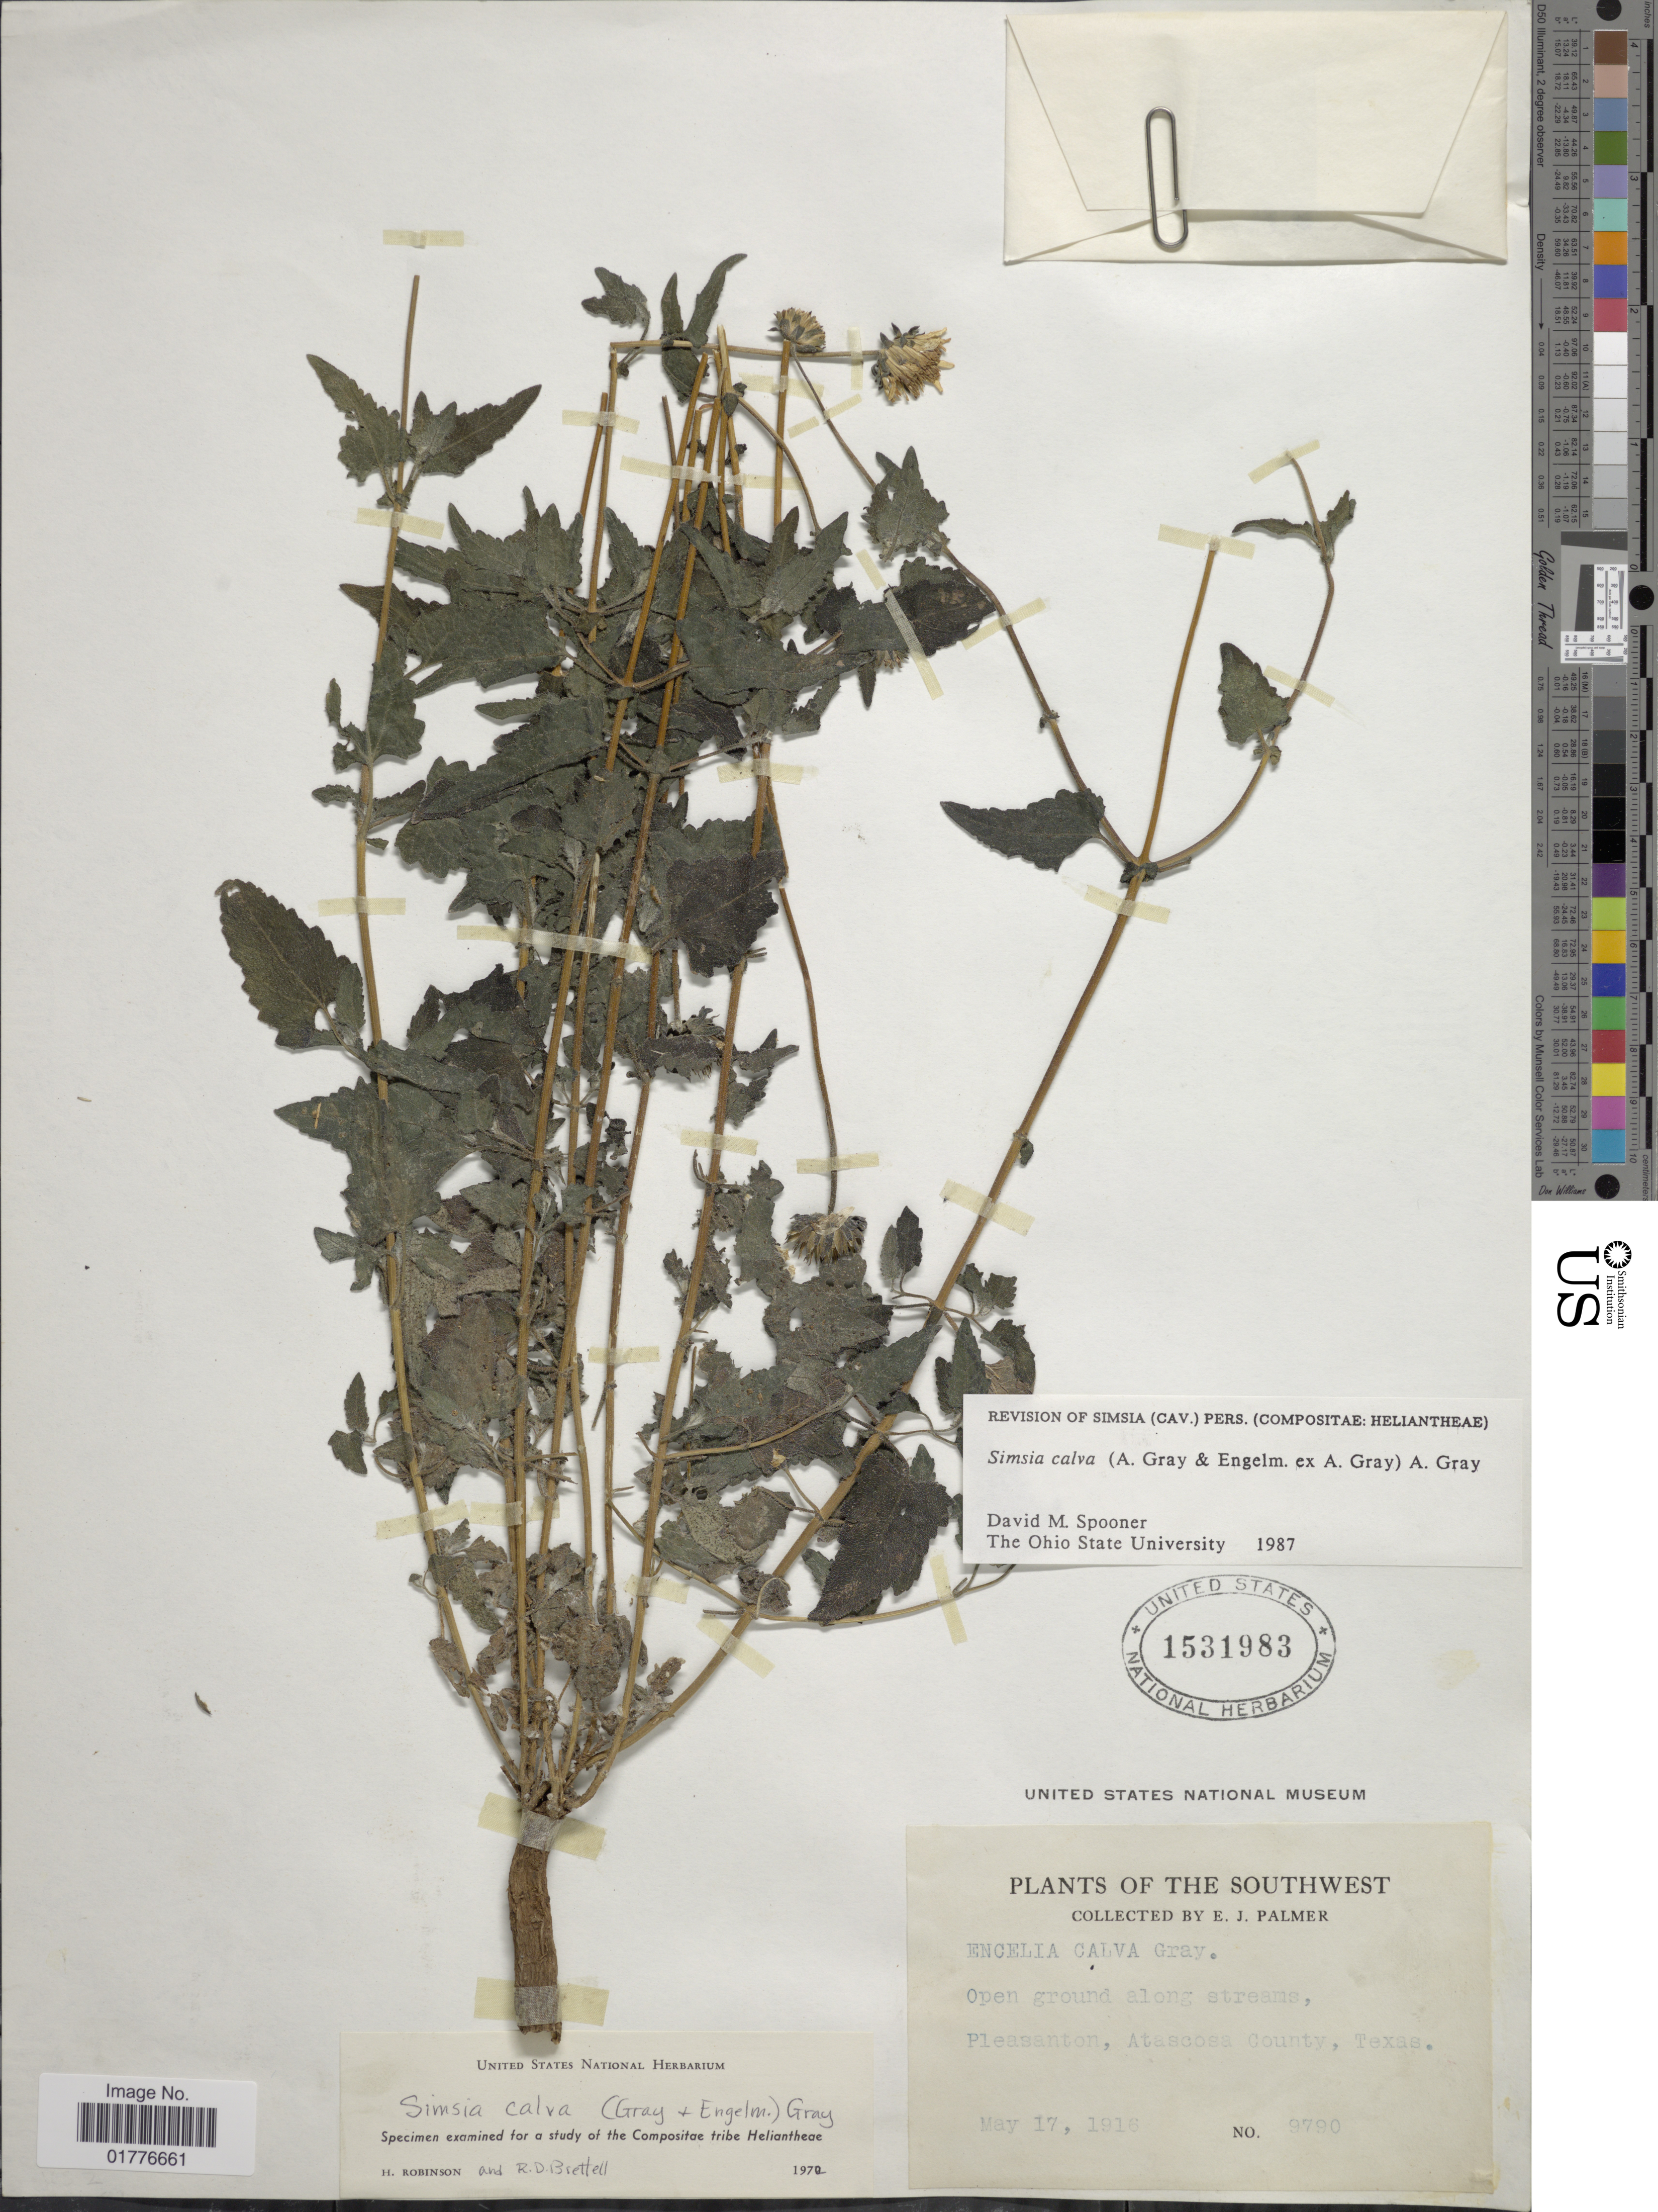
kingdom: Plantae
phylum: Tracheophyta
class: Magnoliopsida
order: Asterales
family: Asteraceae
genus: Simsia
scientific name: Simsia calva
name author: A. Gray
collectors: E. J. Palmer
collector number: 9790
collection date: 1916-05-17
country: United States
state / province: Texas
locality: Southwest. Pleasanton, Atascosa County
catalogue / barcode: US 1531983